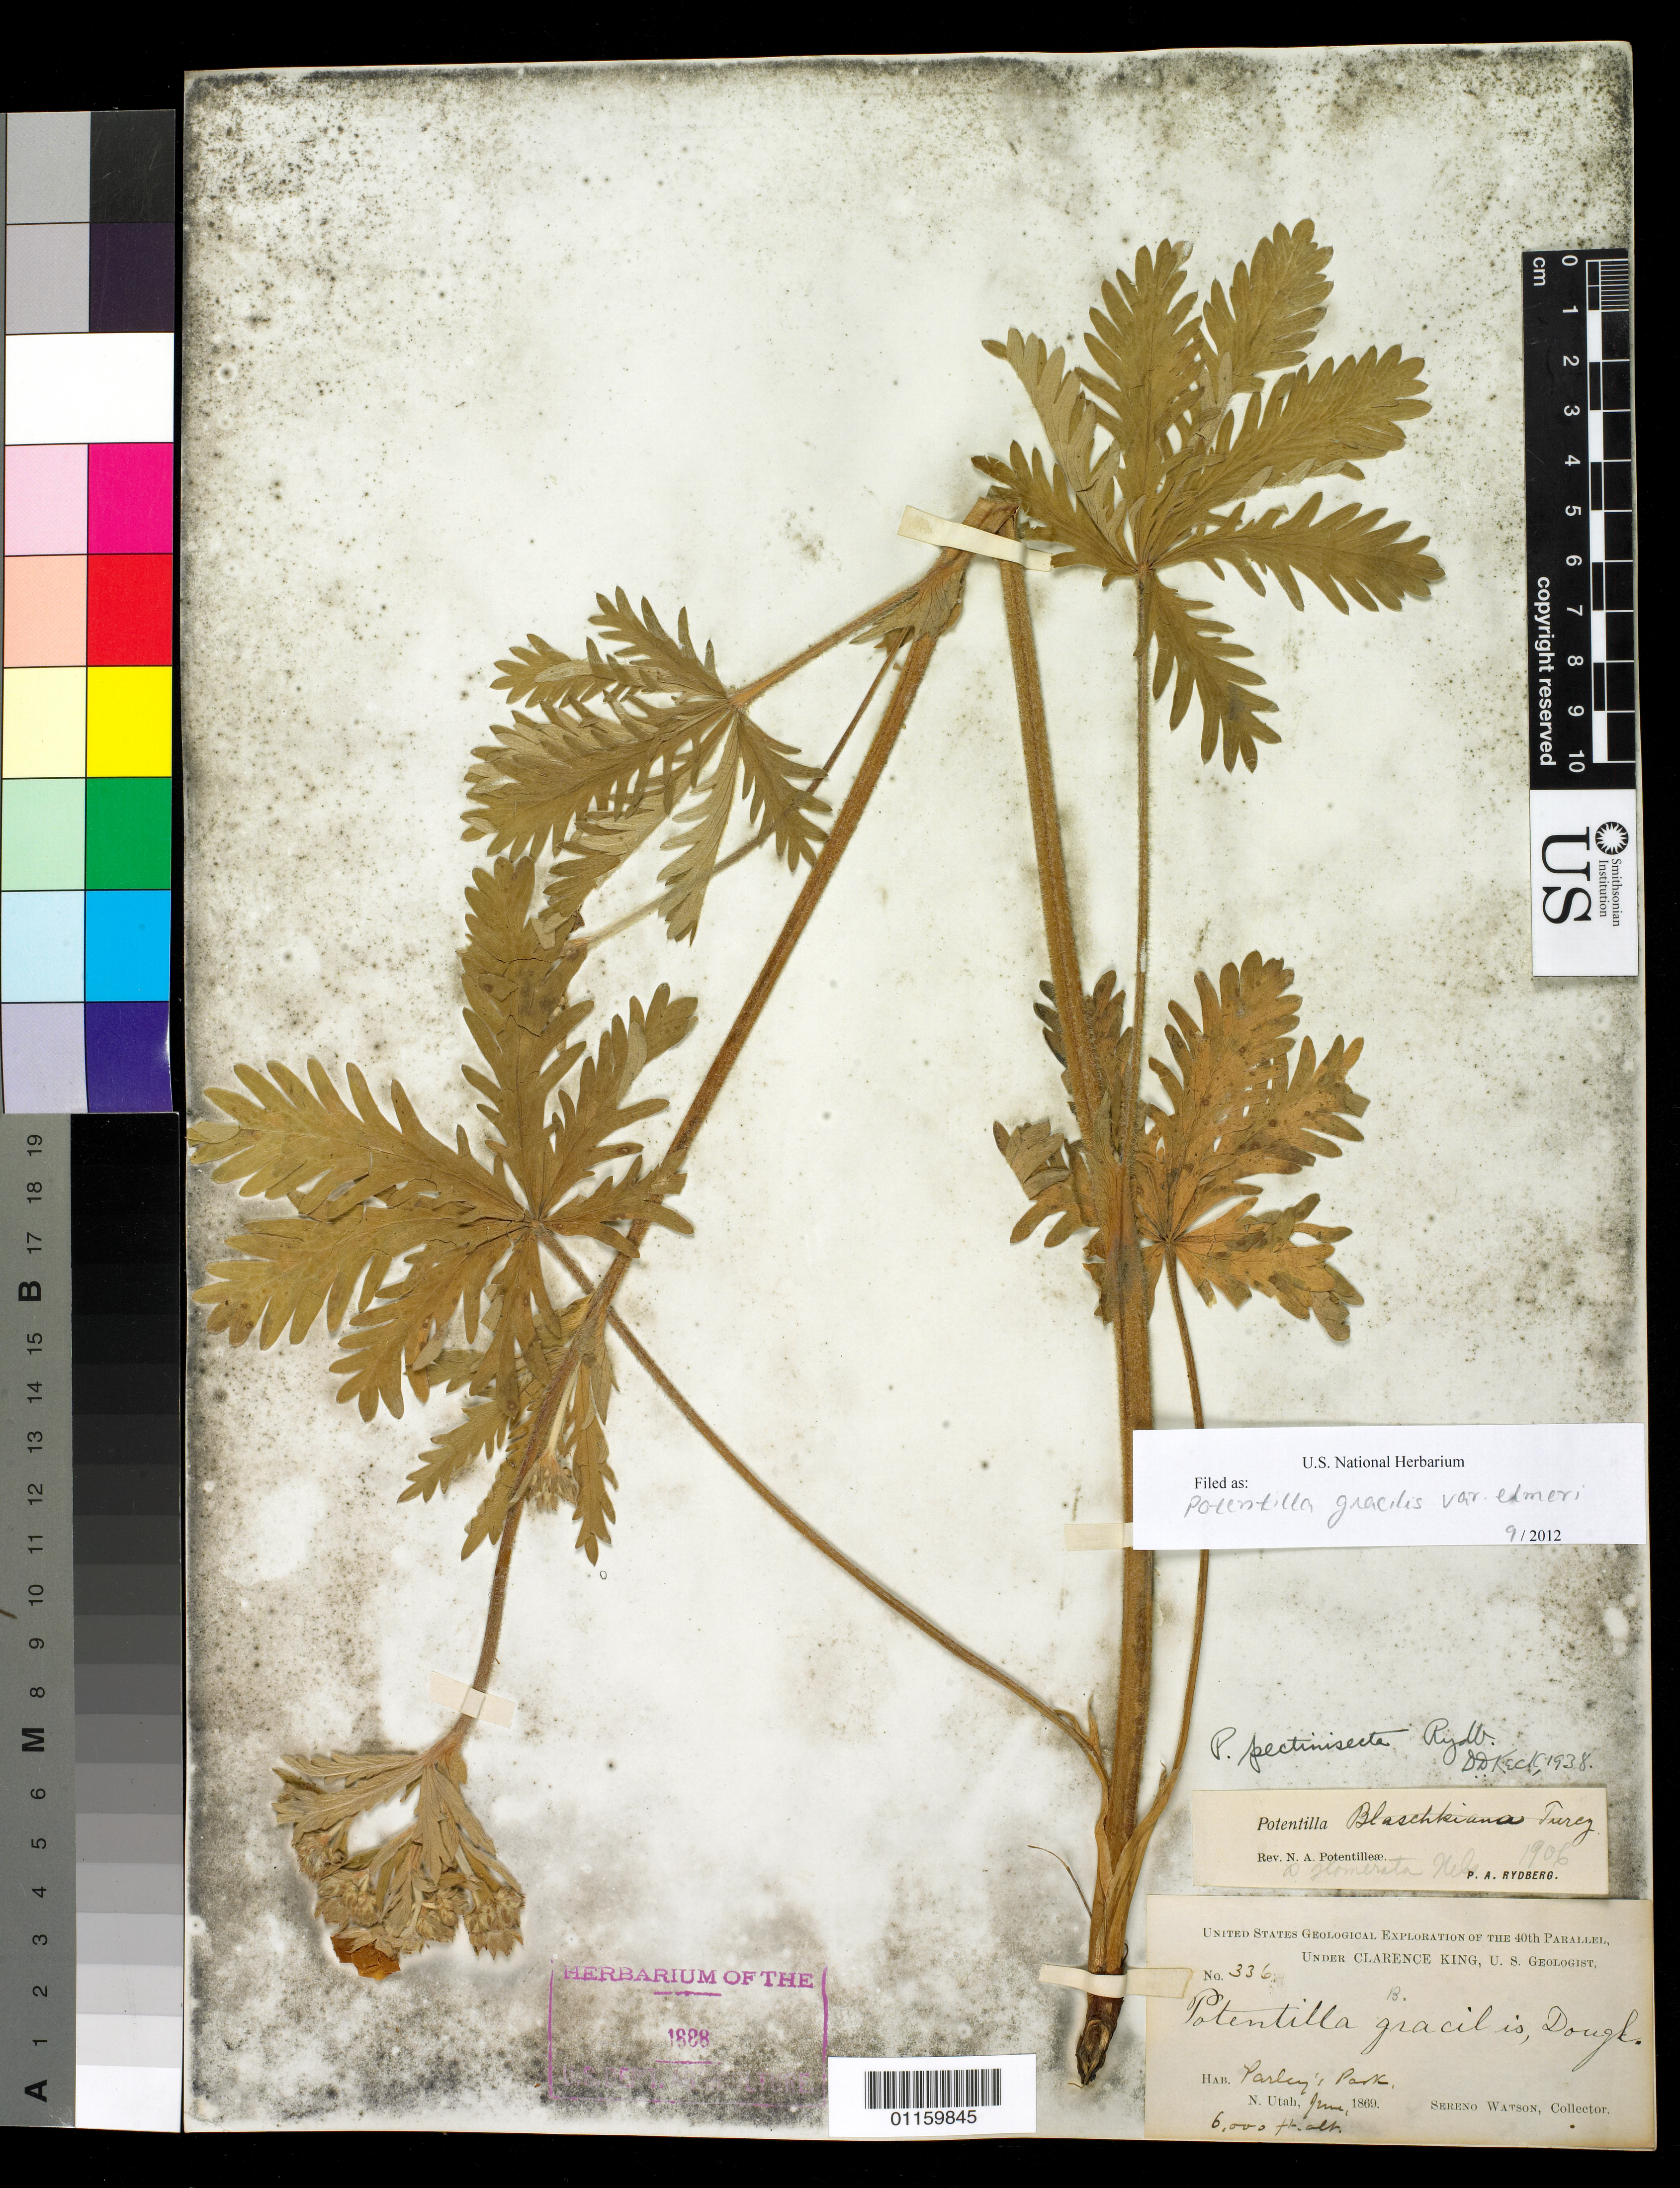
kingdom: Plantae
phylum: Tracheophyta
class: Magnoliopsida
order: Rosales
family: Rosaceae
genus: Potentilla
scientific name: Potentilla gracilis var. elmeri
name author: (Rydb.) Jeps.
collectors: S. Watson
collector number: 336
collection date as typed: Jun 1869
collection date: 1869-06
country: United States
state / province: Utah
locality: Parley's Park, N. Utah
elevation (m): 1829